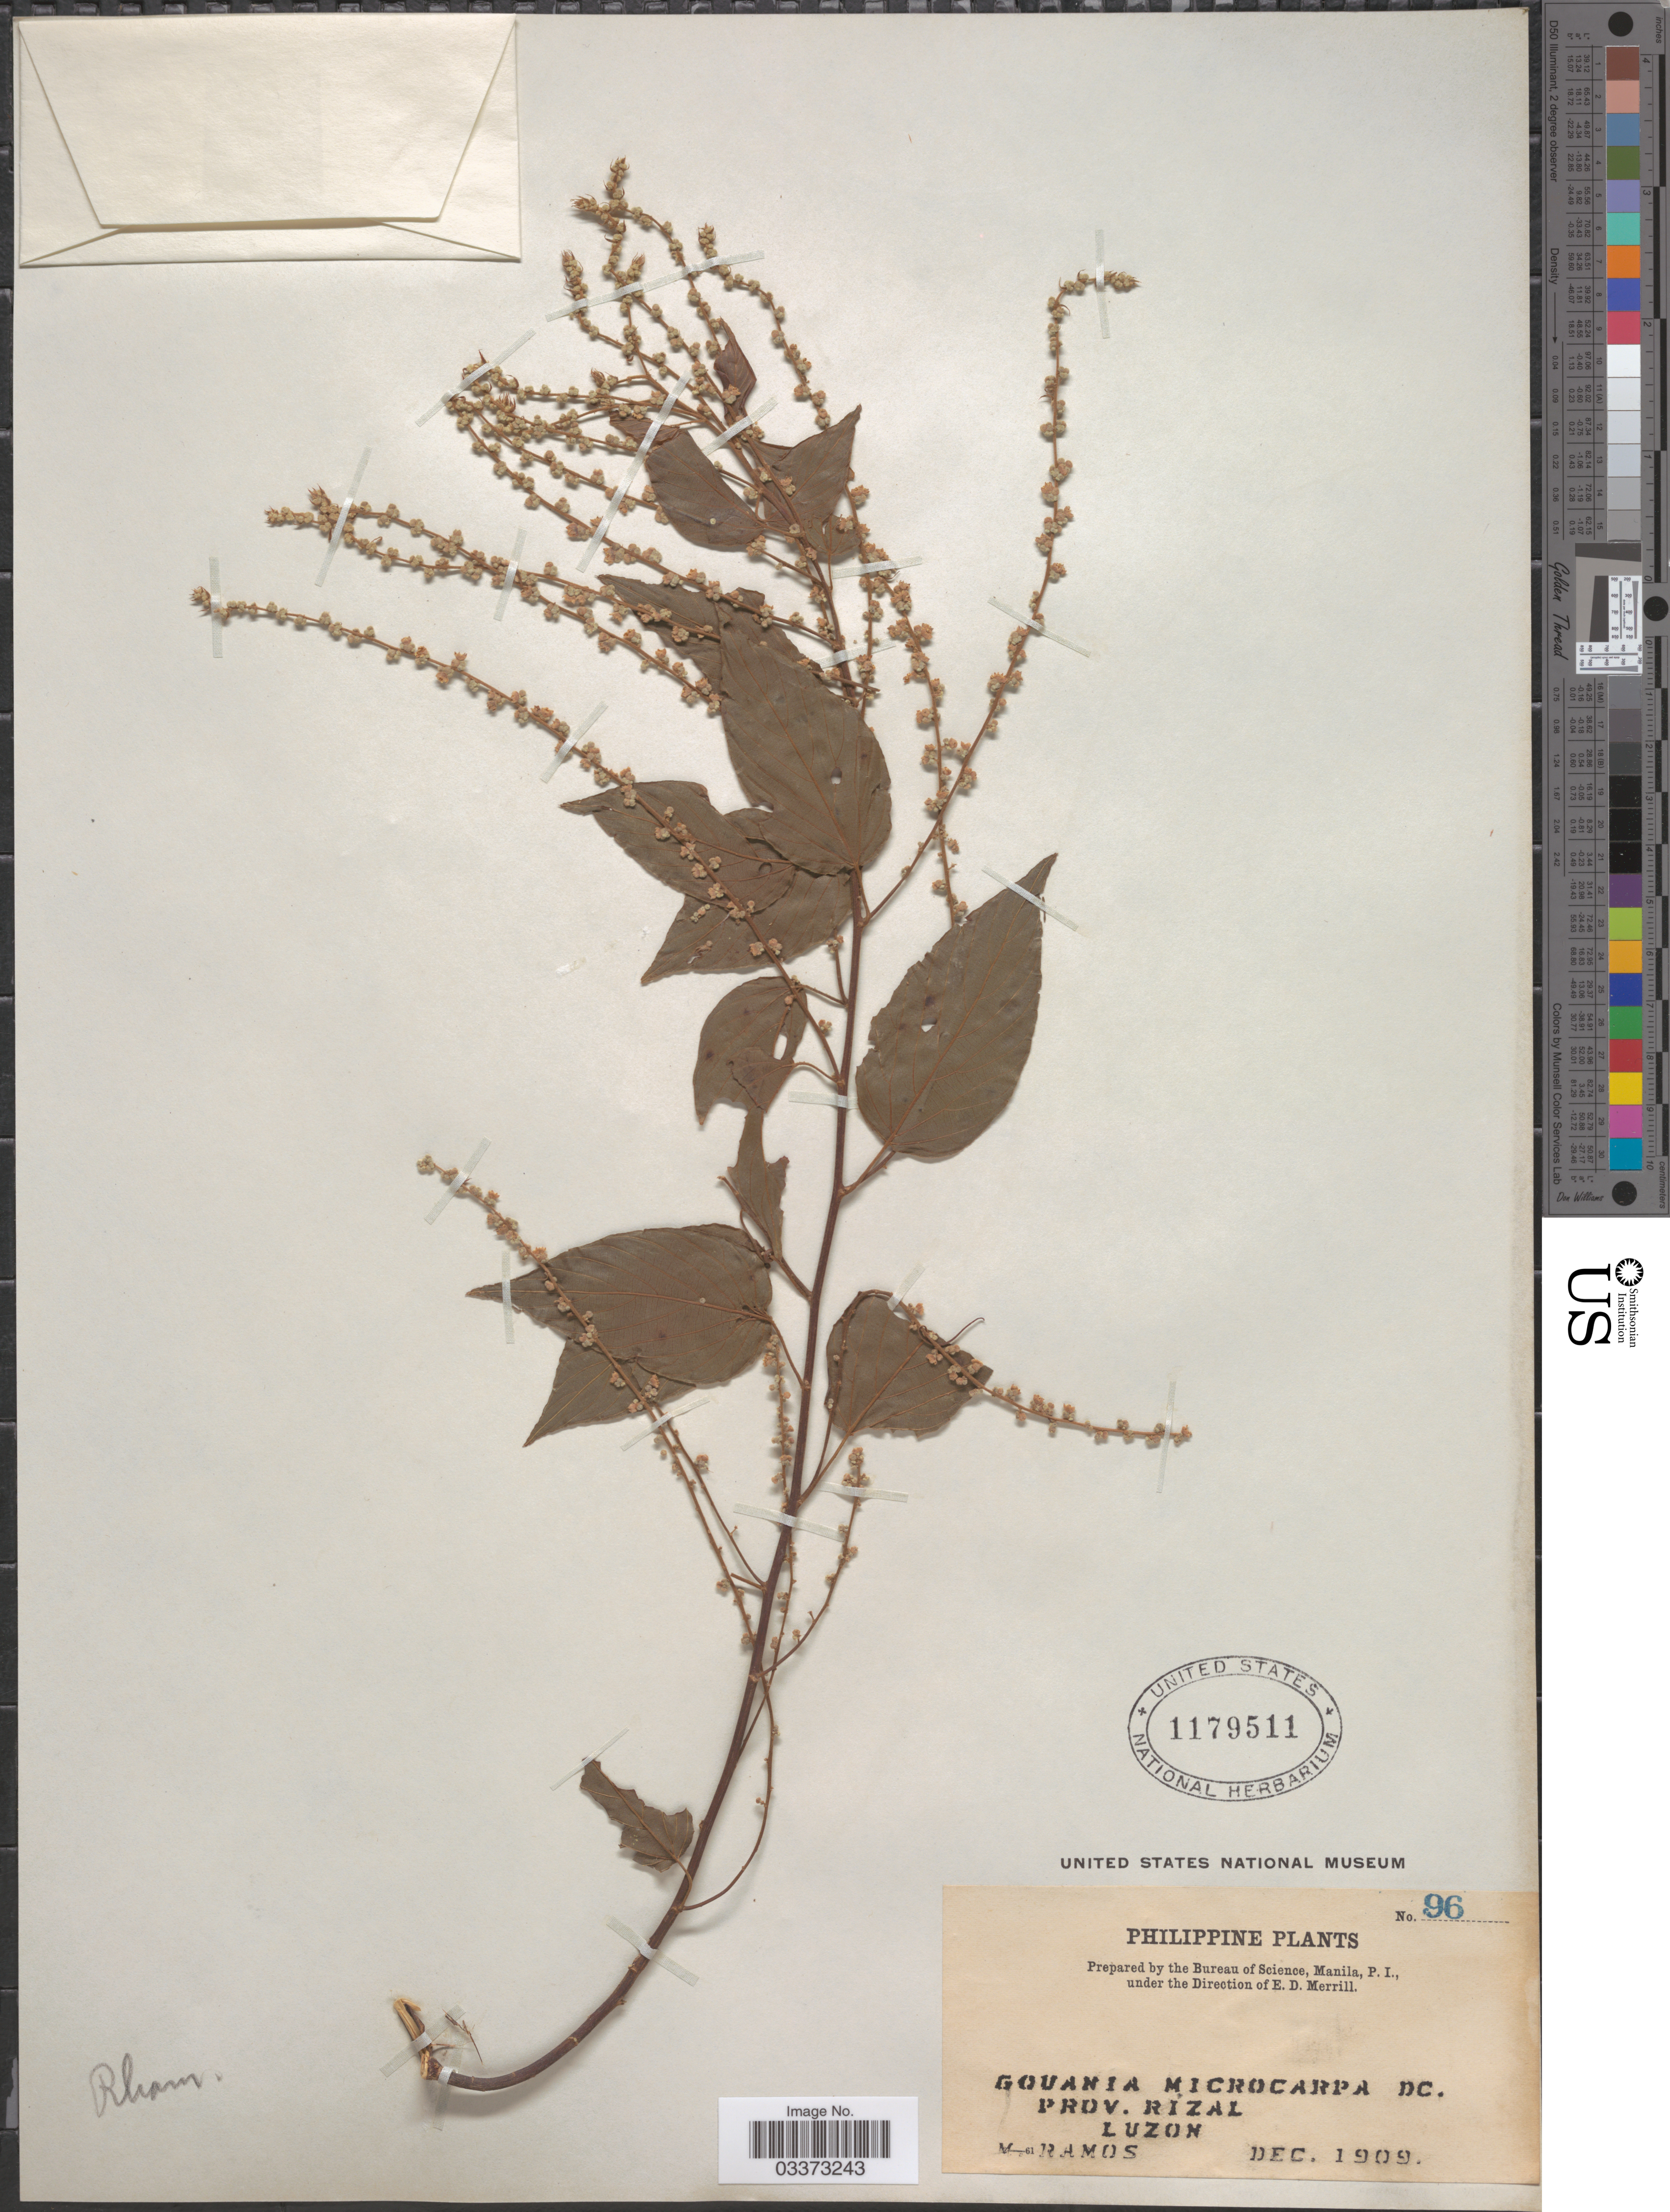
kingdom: Plantae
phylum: Tracheophyta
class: Magnoliopsida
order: Rosales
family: Rhamnaceae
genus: Gouania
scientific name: Gouania microcarpa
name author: DC.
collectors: M. Ramos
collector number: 96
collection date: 1909-12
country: Philippines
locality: Gouania Microcarpa DC. Prov. Rizal. Luzon.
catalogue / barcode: US 1179511